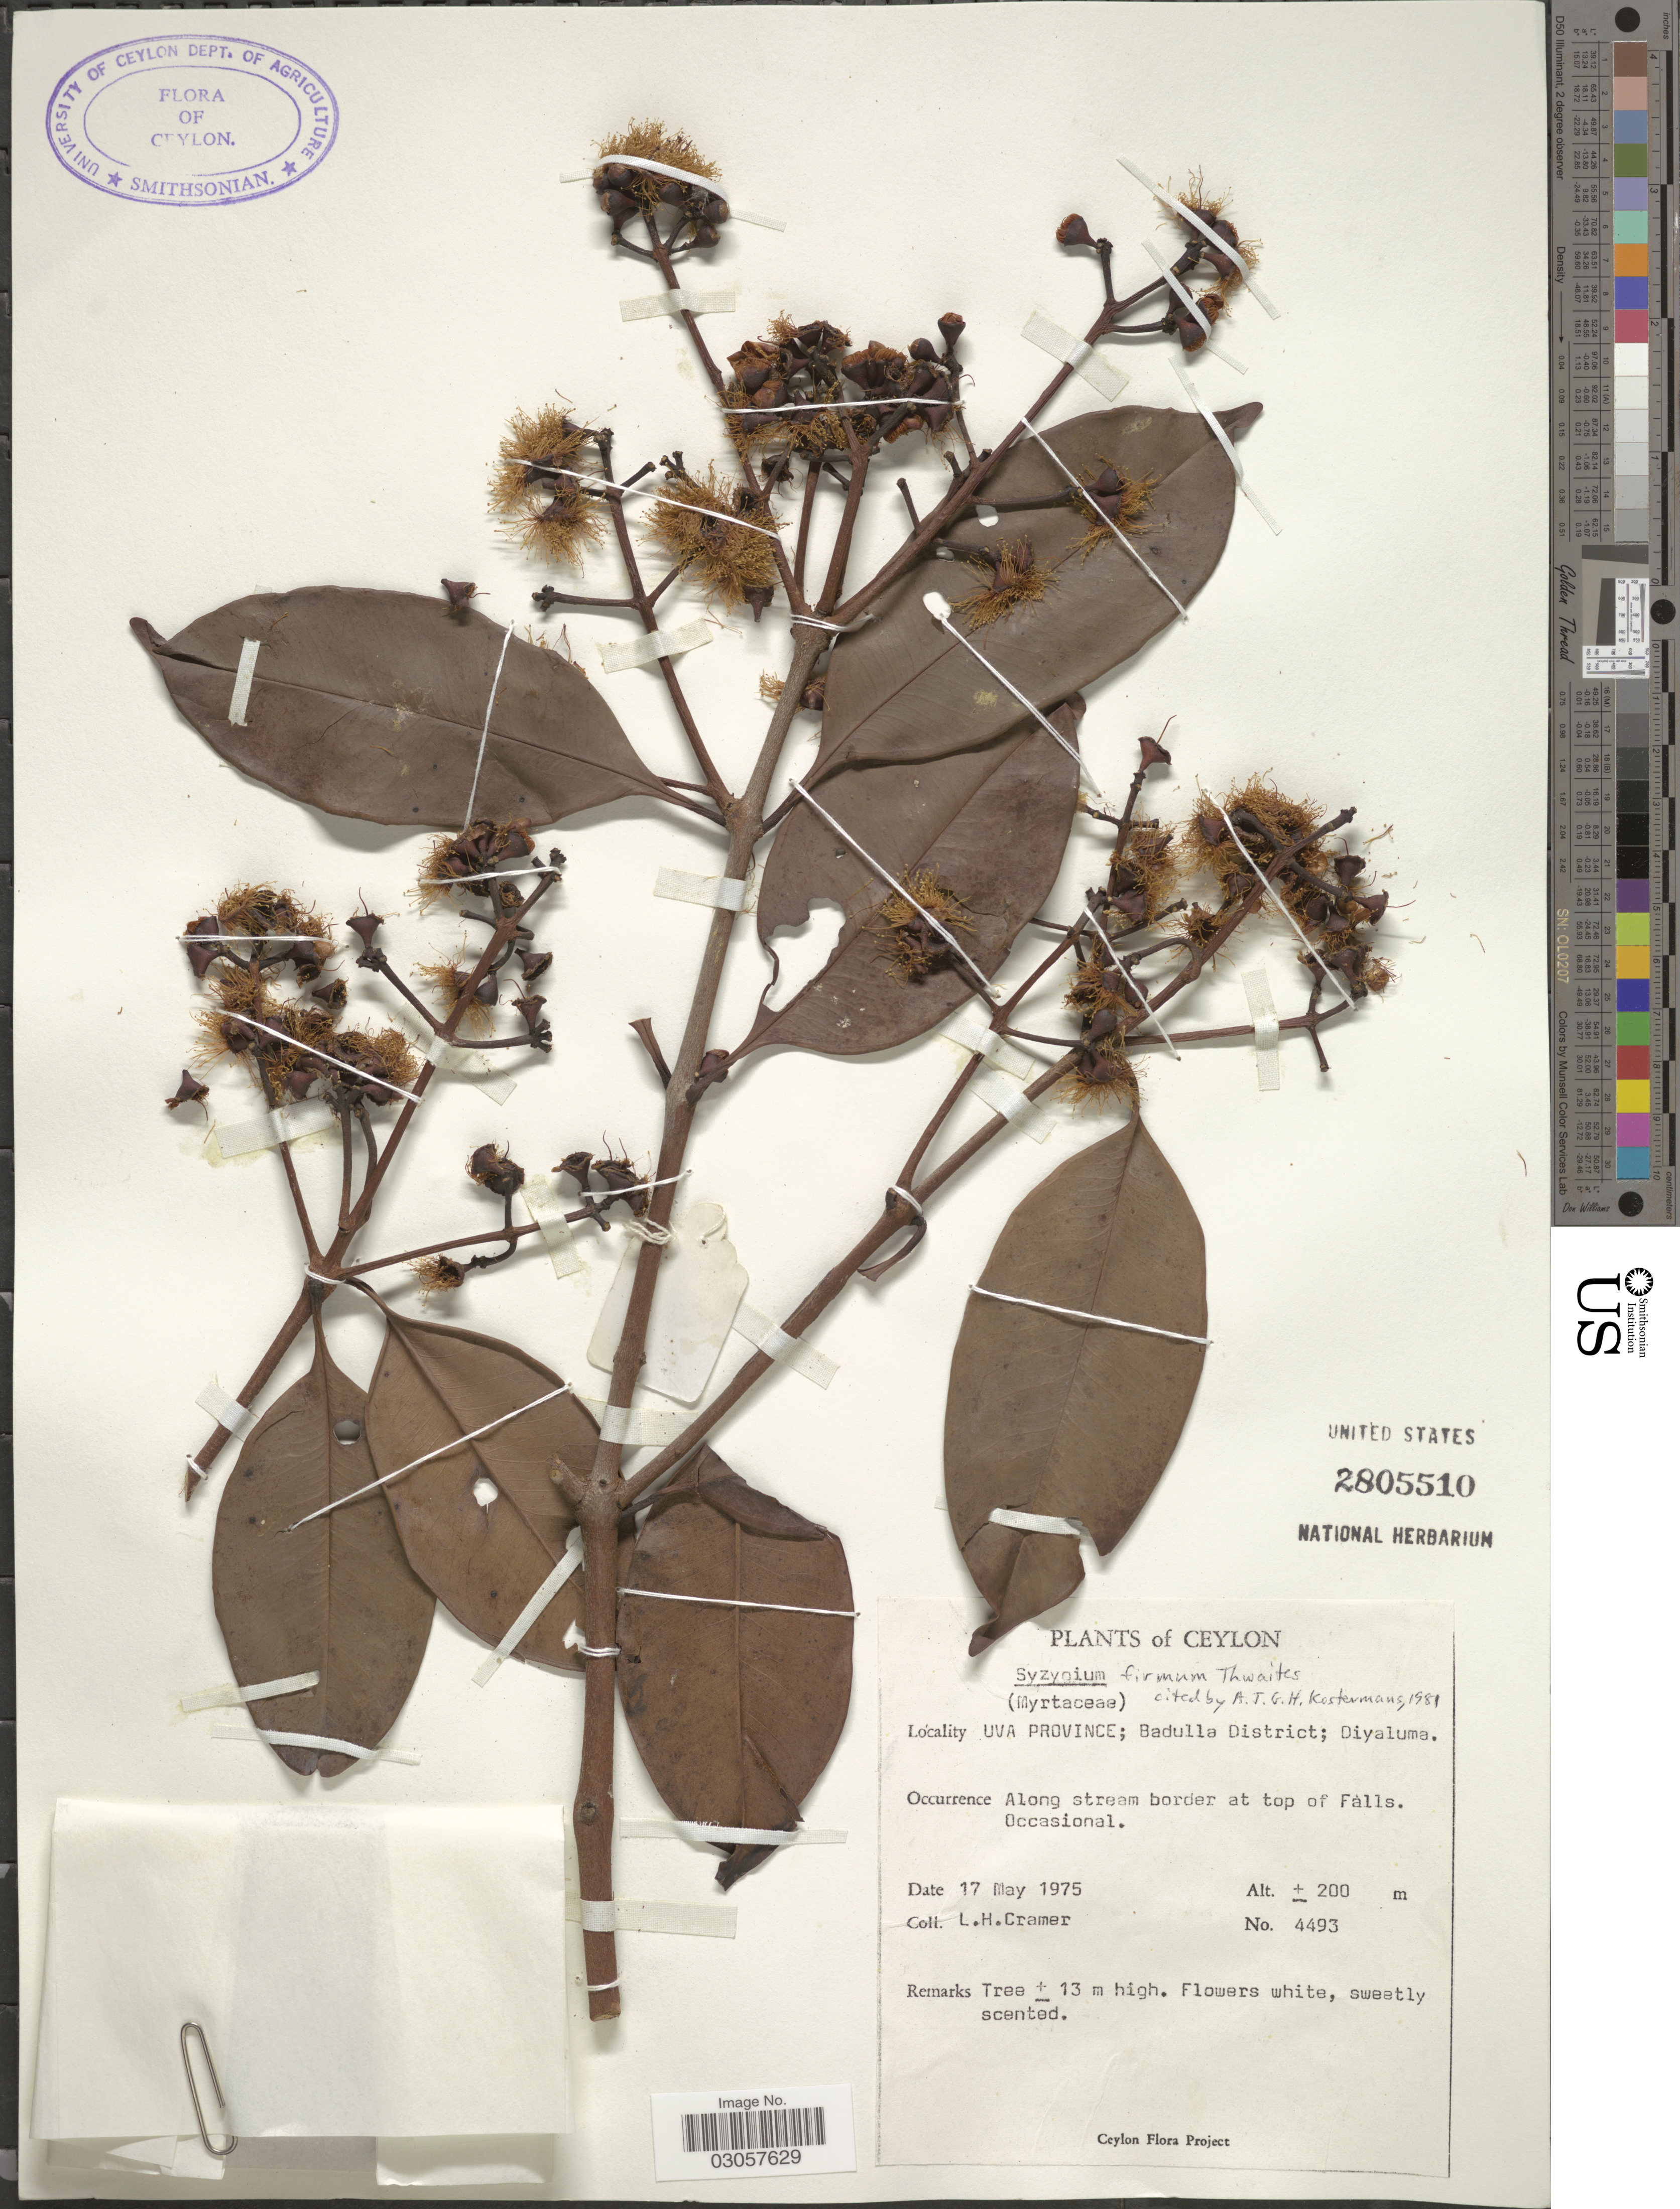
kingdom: Plantae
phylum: Tracheophyta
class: Magnoliopsida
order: Myrtales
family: Myrtaceae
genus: Syzygium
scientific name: Syzygium firmum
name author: (Blume) Thwaites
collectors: L. H. Cramer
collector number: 4493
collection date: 1975-05-17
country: Sri Lanka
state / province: Uva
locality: Ceylon. Badulla District; Diyaluma.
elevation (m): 200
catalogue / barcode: US 2805510